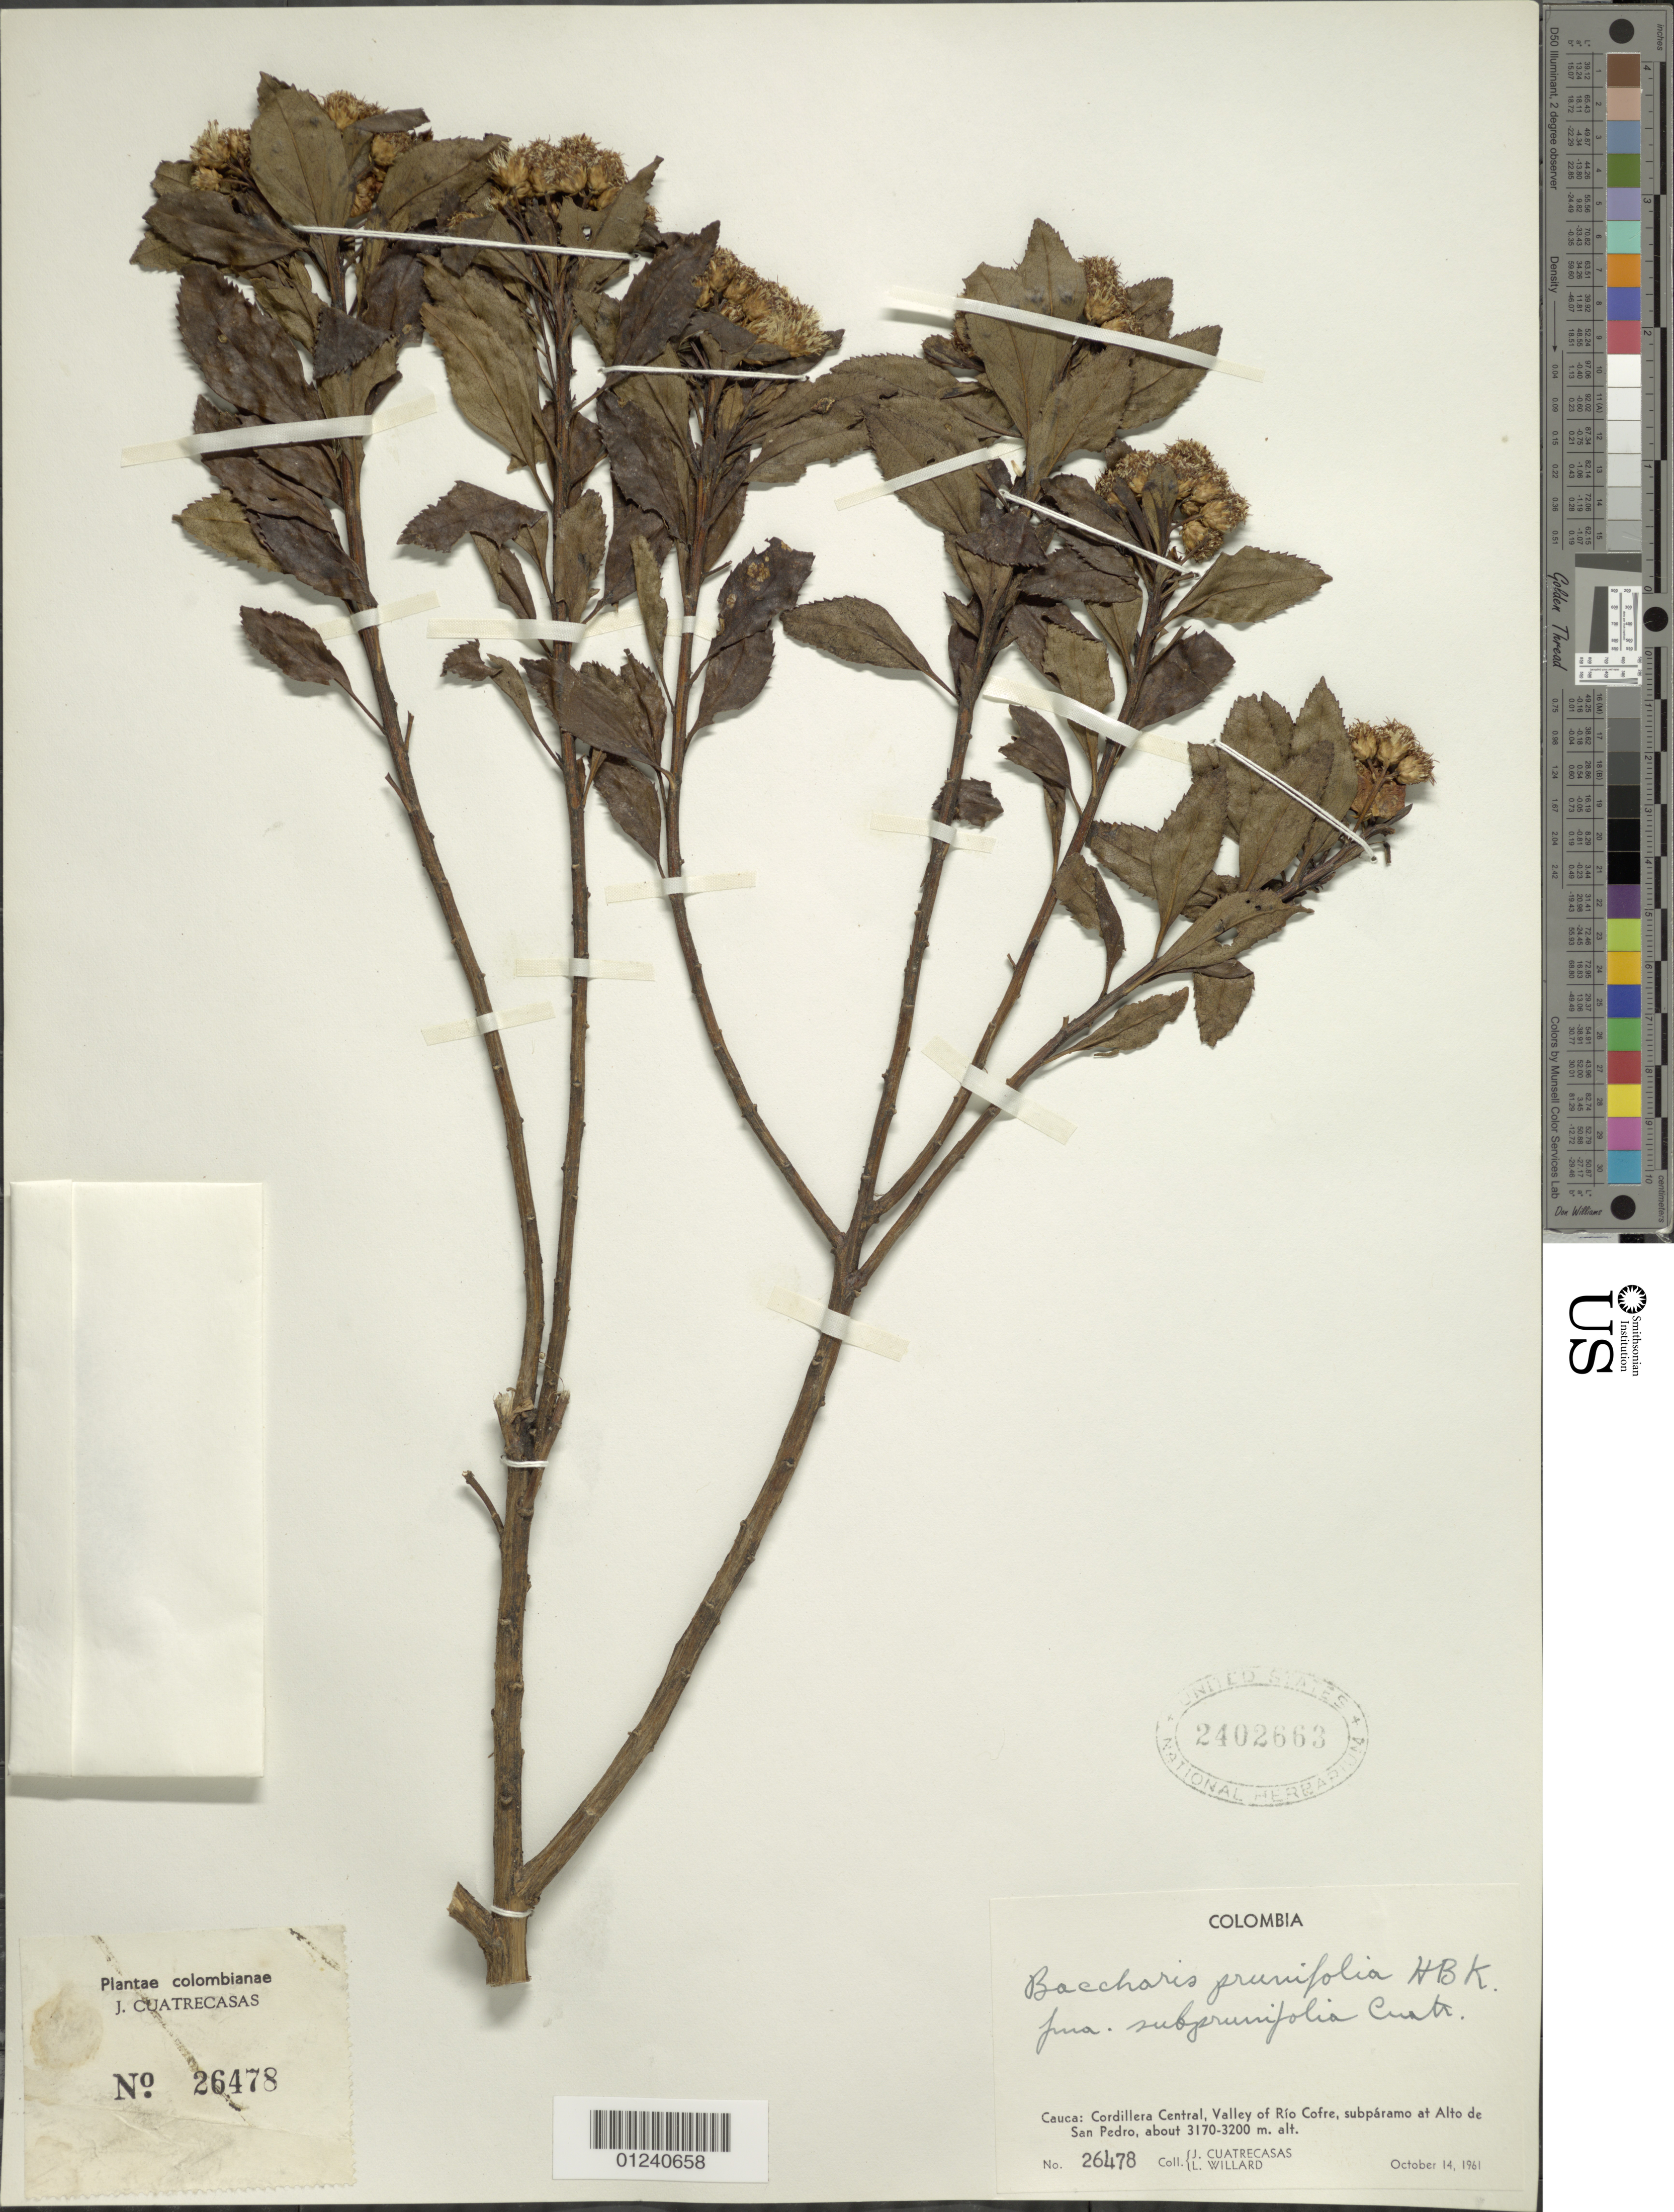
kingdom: Plantae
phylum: Tracheophyta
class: Magnoliopsida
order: Asterales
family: Asteraceae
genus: Baccharis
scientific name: Baccharis prunifolia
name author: Kunth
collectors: J. Cuatrecasas & L. Williard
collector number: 26478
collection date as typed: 14 Oct 1961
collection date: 1961-10-14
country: Colombia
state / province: Cauca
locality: Cordillera Central, Valley of Rio Cofre, sub Paramo at summit of San Pedro.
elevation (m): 3170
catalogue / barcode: US 2402663